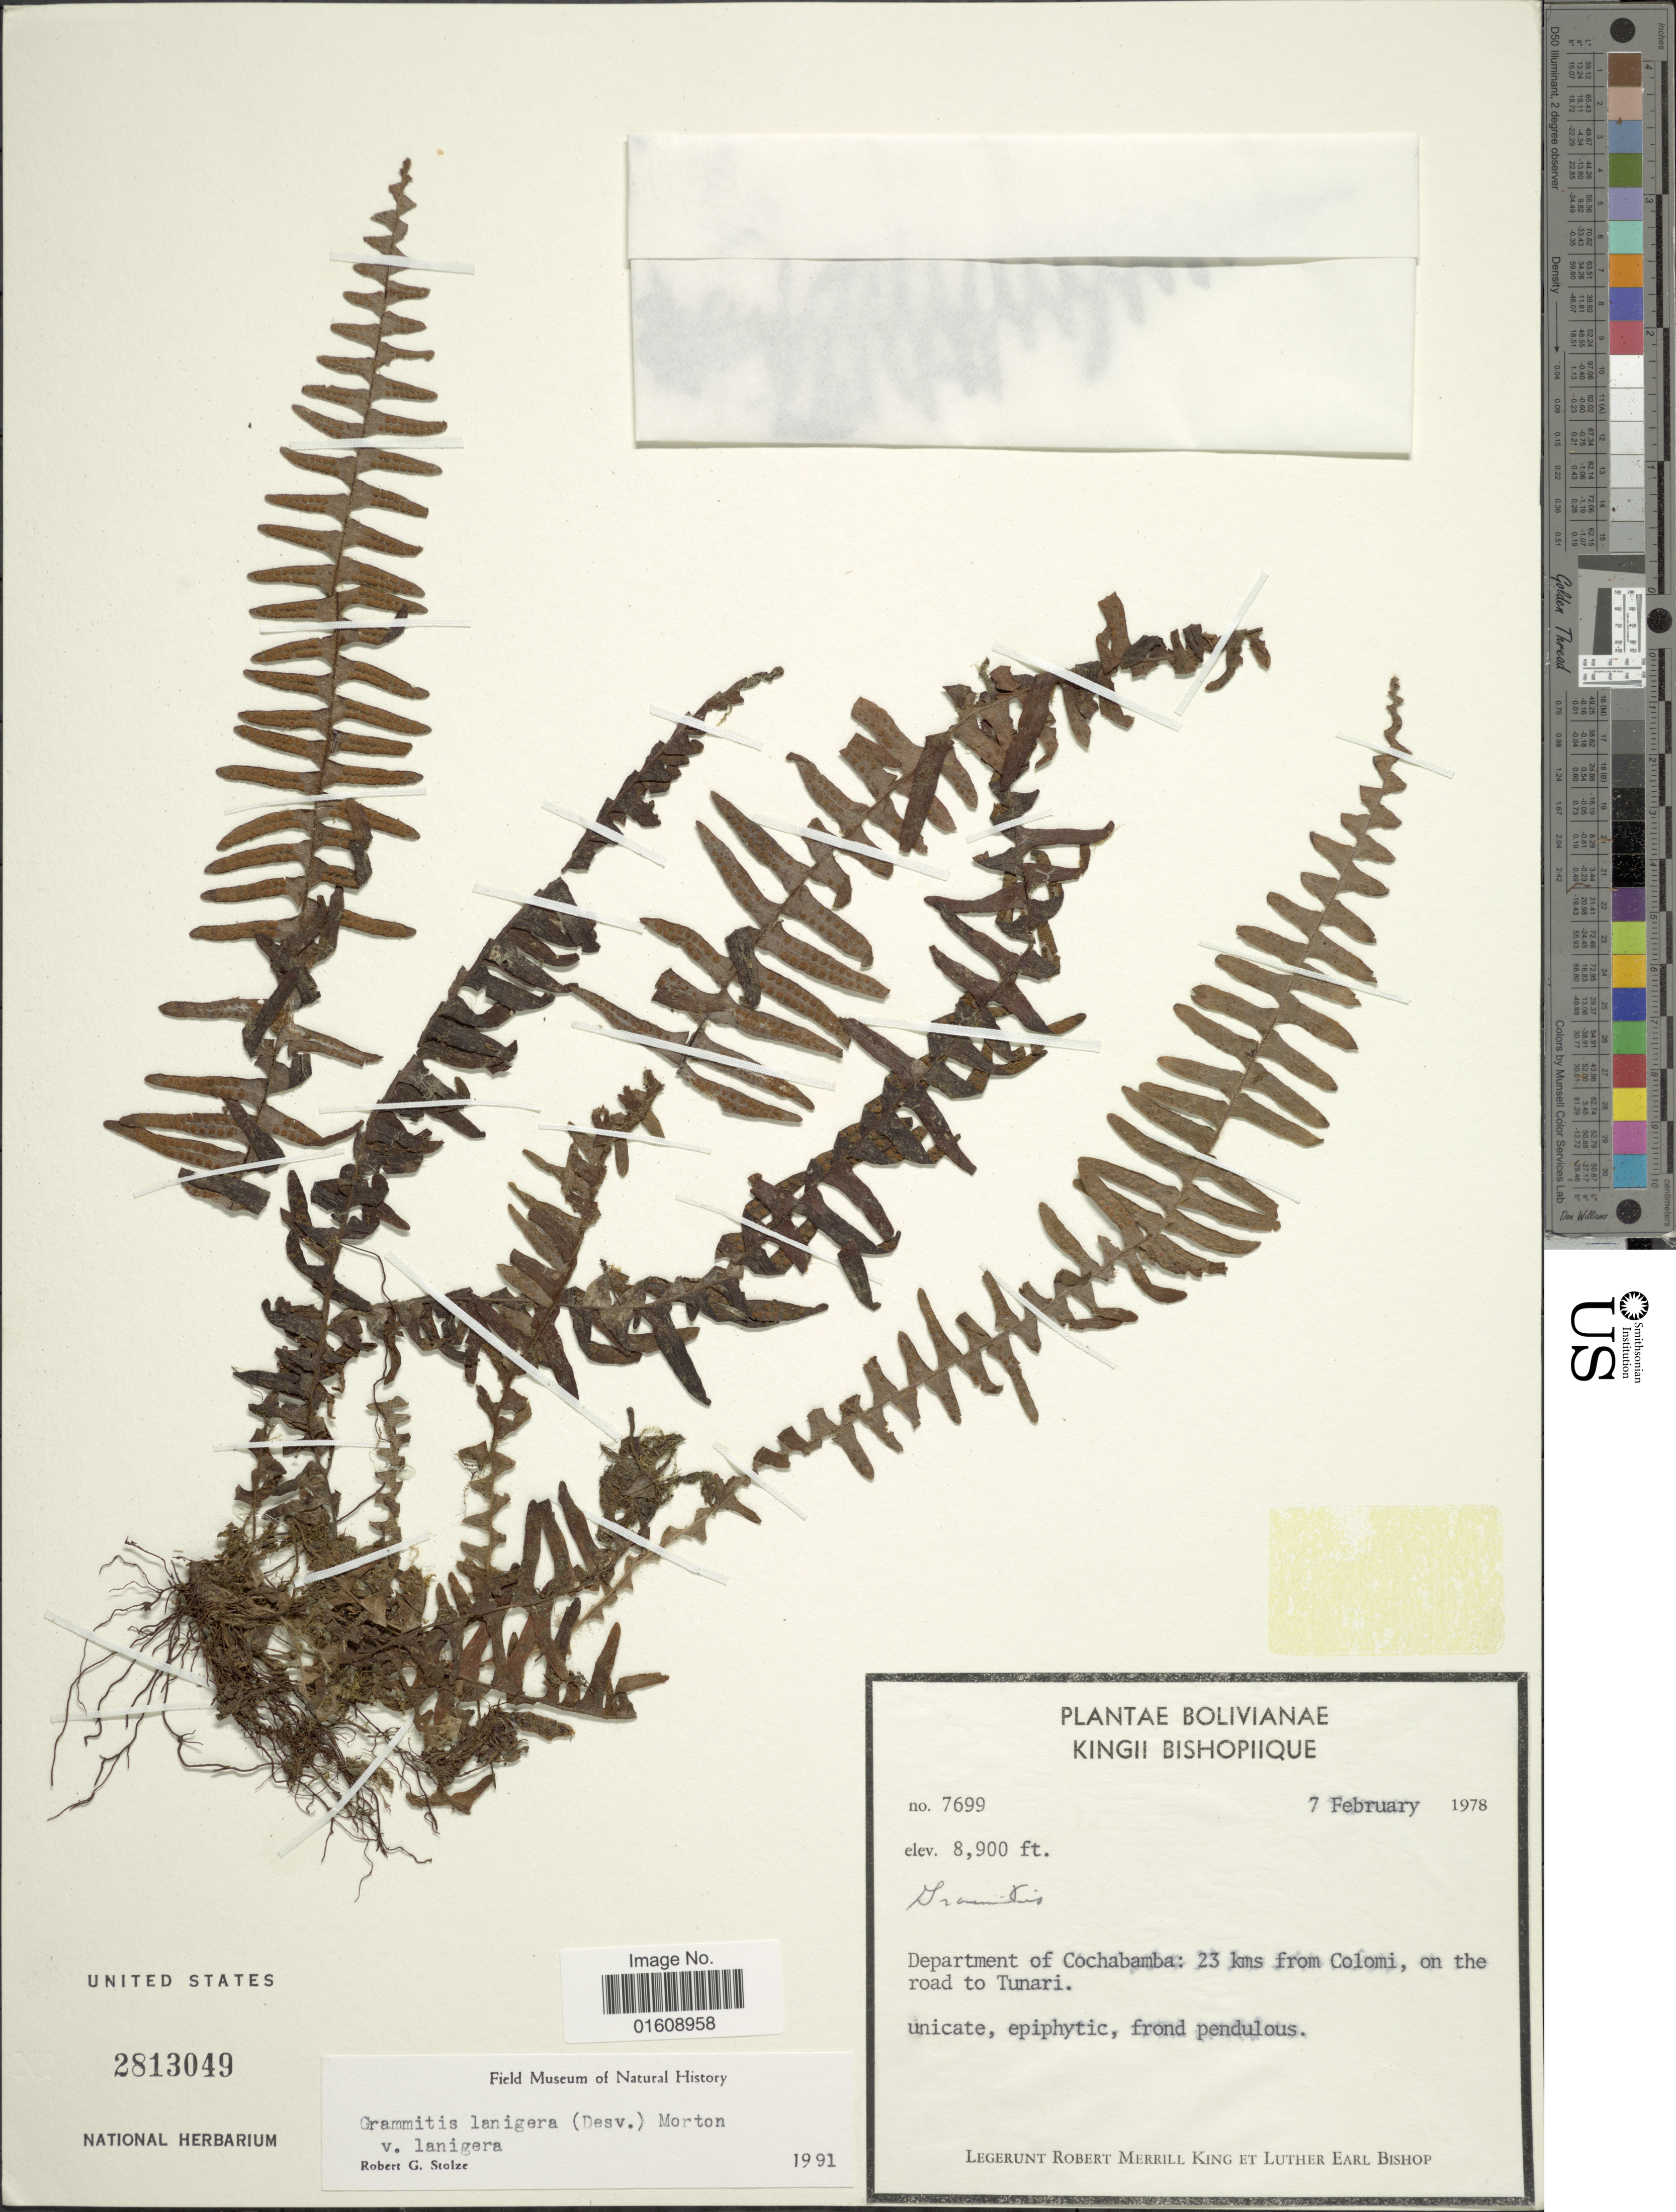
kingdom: Plantae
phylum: Tracheophyta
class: Polypodiopsida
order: Polypodiales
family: Polypodiaceae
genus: Alansmia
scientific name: Alansmia lanigera var. lanigera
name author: (Desv.) Moguel & M. Kessler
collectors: L. R. M. King & L. E. Bishop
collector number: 7699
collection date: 1978-02-07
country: Bolivia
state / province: Cochabamba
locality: Department of Cochaba,ba: 23 kms from Colomi, on the road to Tunari.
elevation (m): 2713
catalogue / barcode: US 2813049